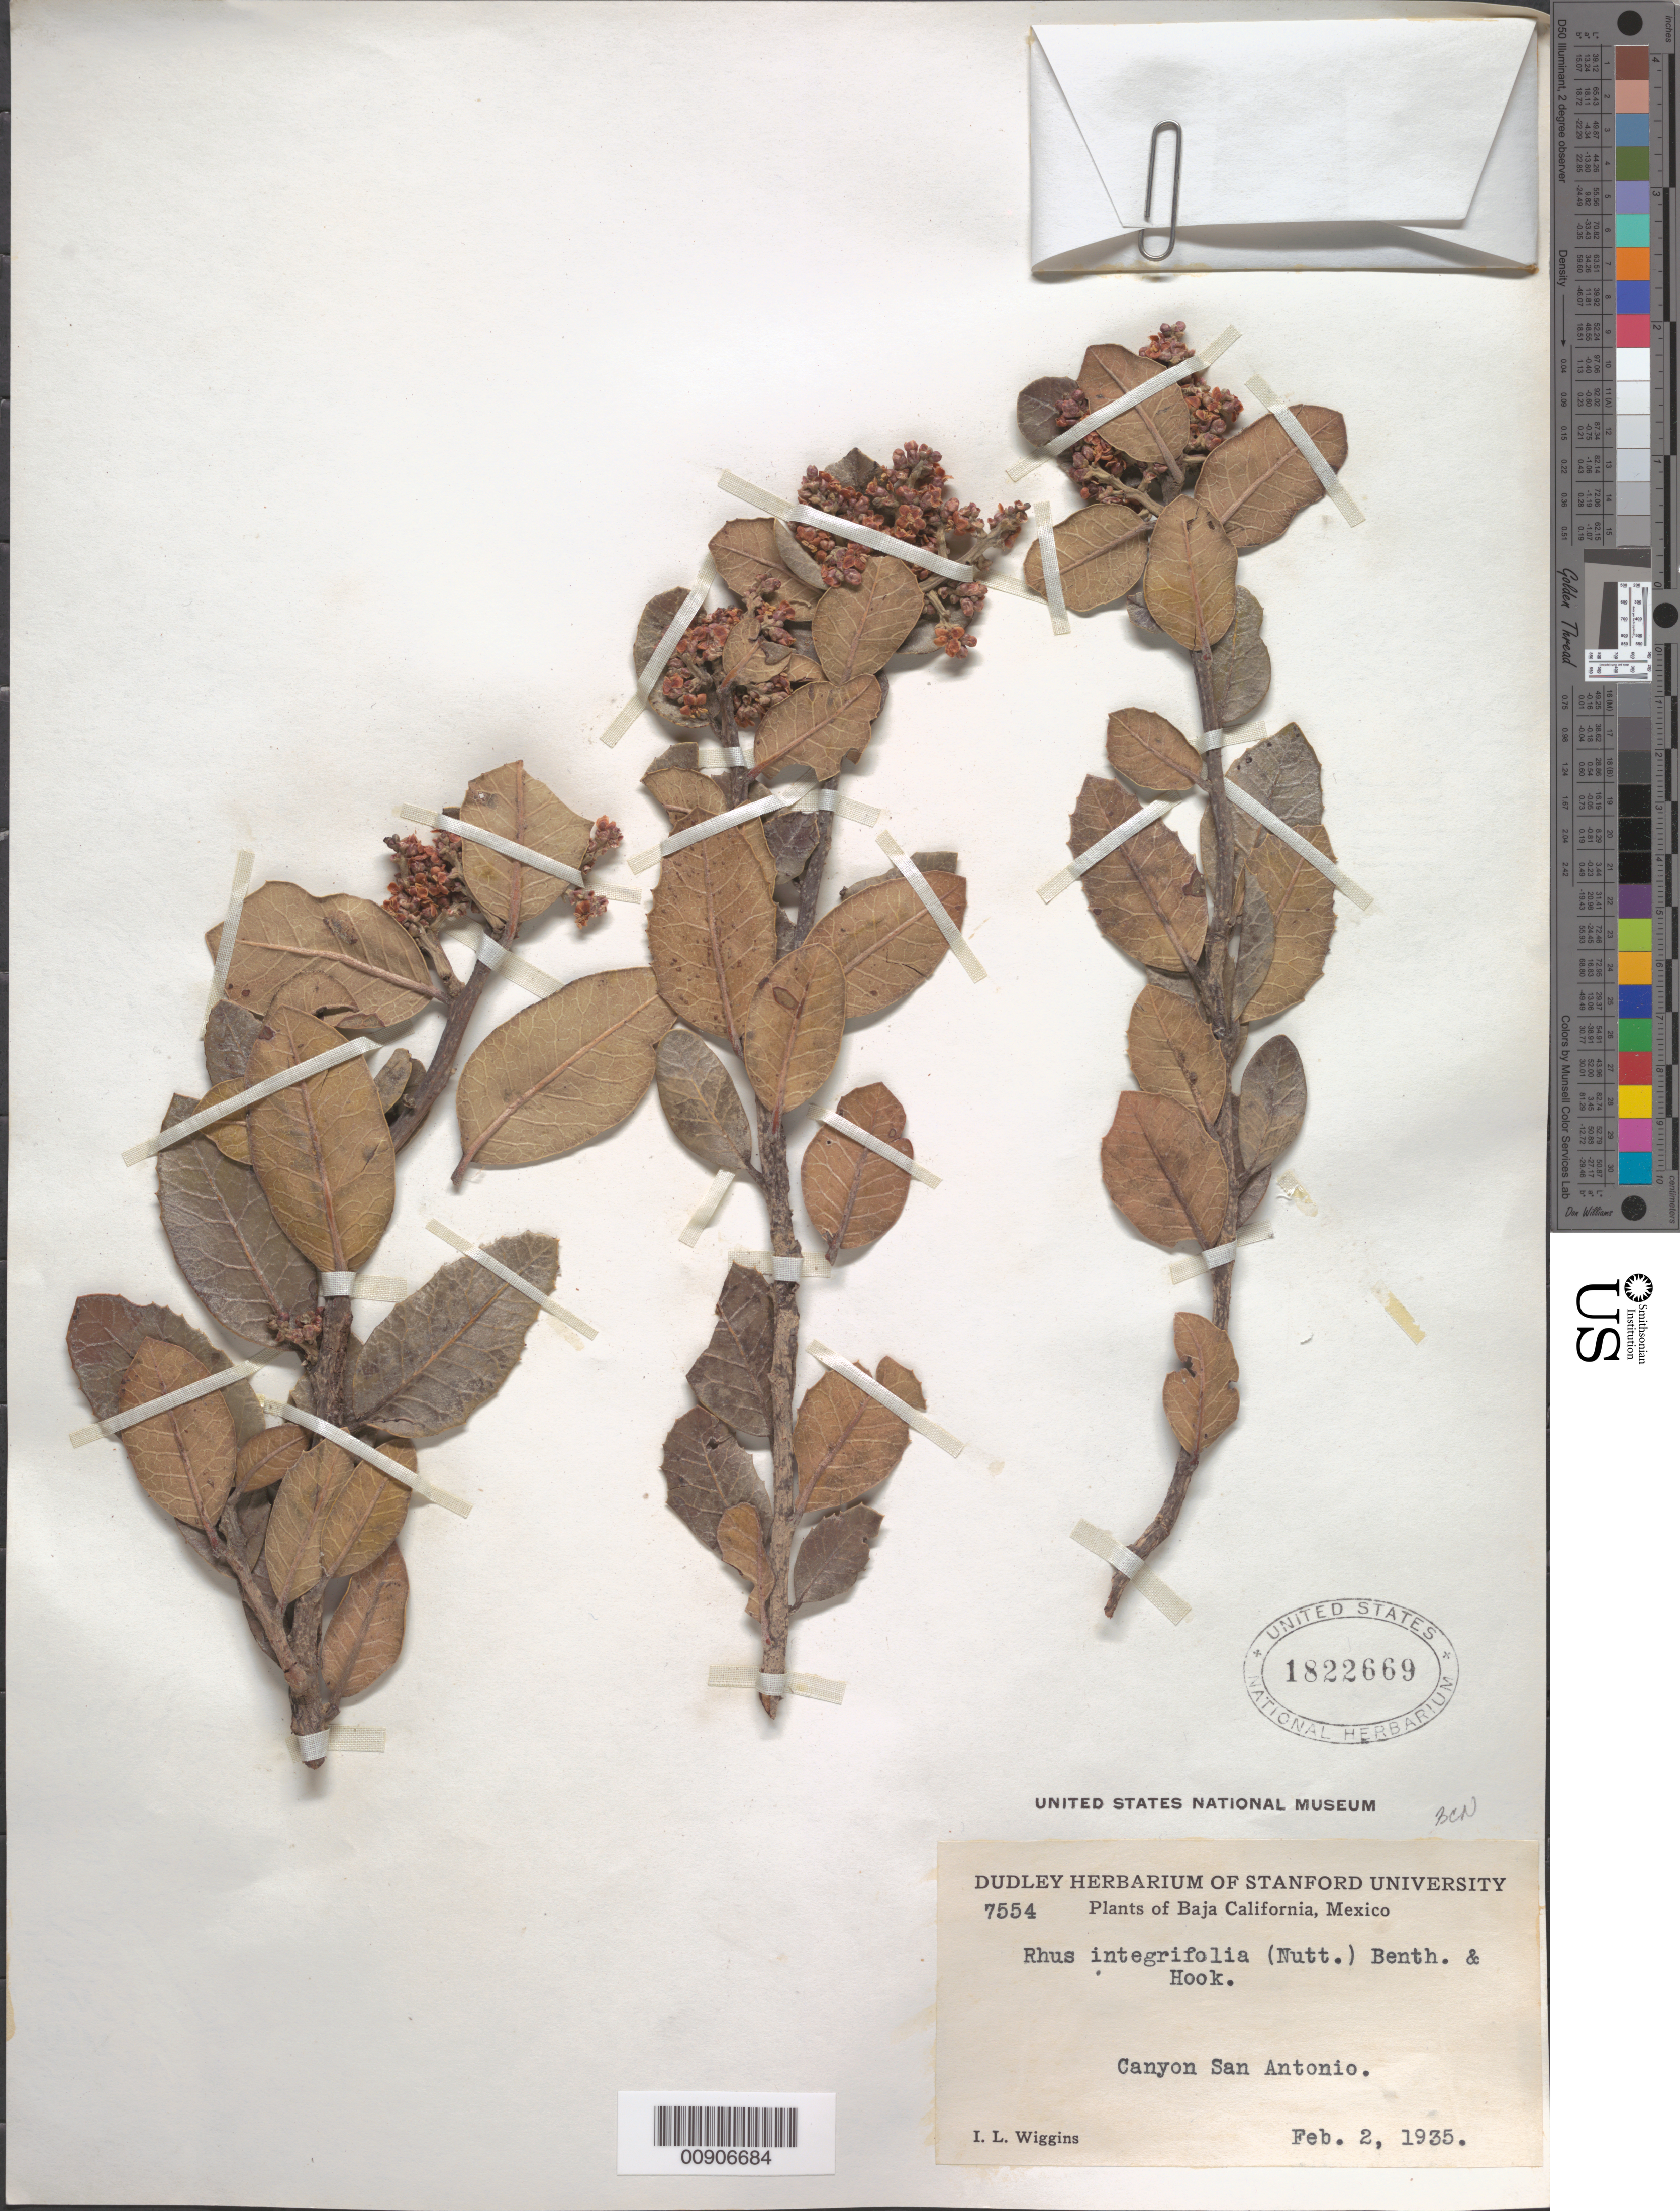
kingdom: Plantae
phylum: Tracheophyta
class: Magnoliopsida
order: Sapindales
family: Anacardiaceae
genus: Rhus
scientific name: Rhus integrifolia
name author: (Nutt.) Benth. & Hook. f. ex W.H. Brewer & S. Watson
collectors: I. L. Wiggins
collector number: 7554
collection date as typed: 02 Feb 1935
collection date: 1935-02-02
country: Mexico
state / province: Baja California Norte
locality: Canyon San Anotonio.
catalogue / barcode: US 1822669